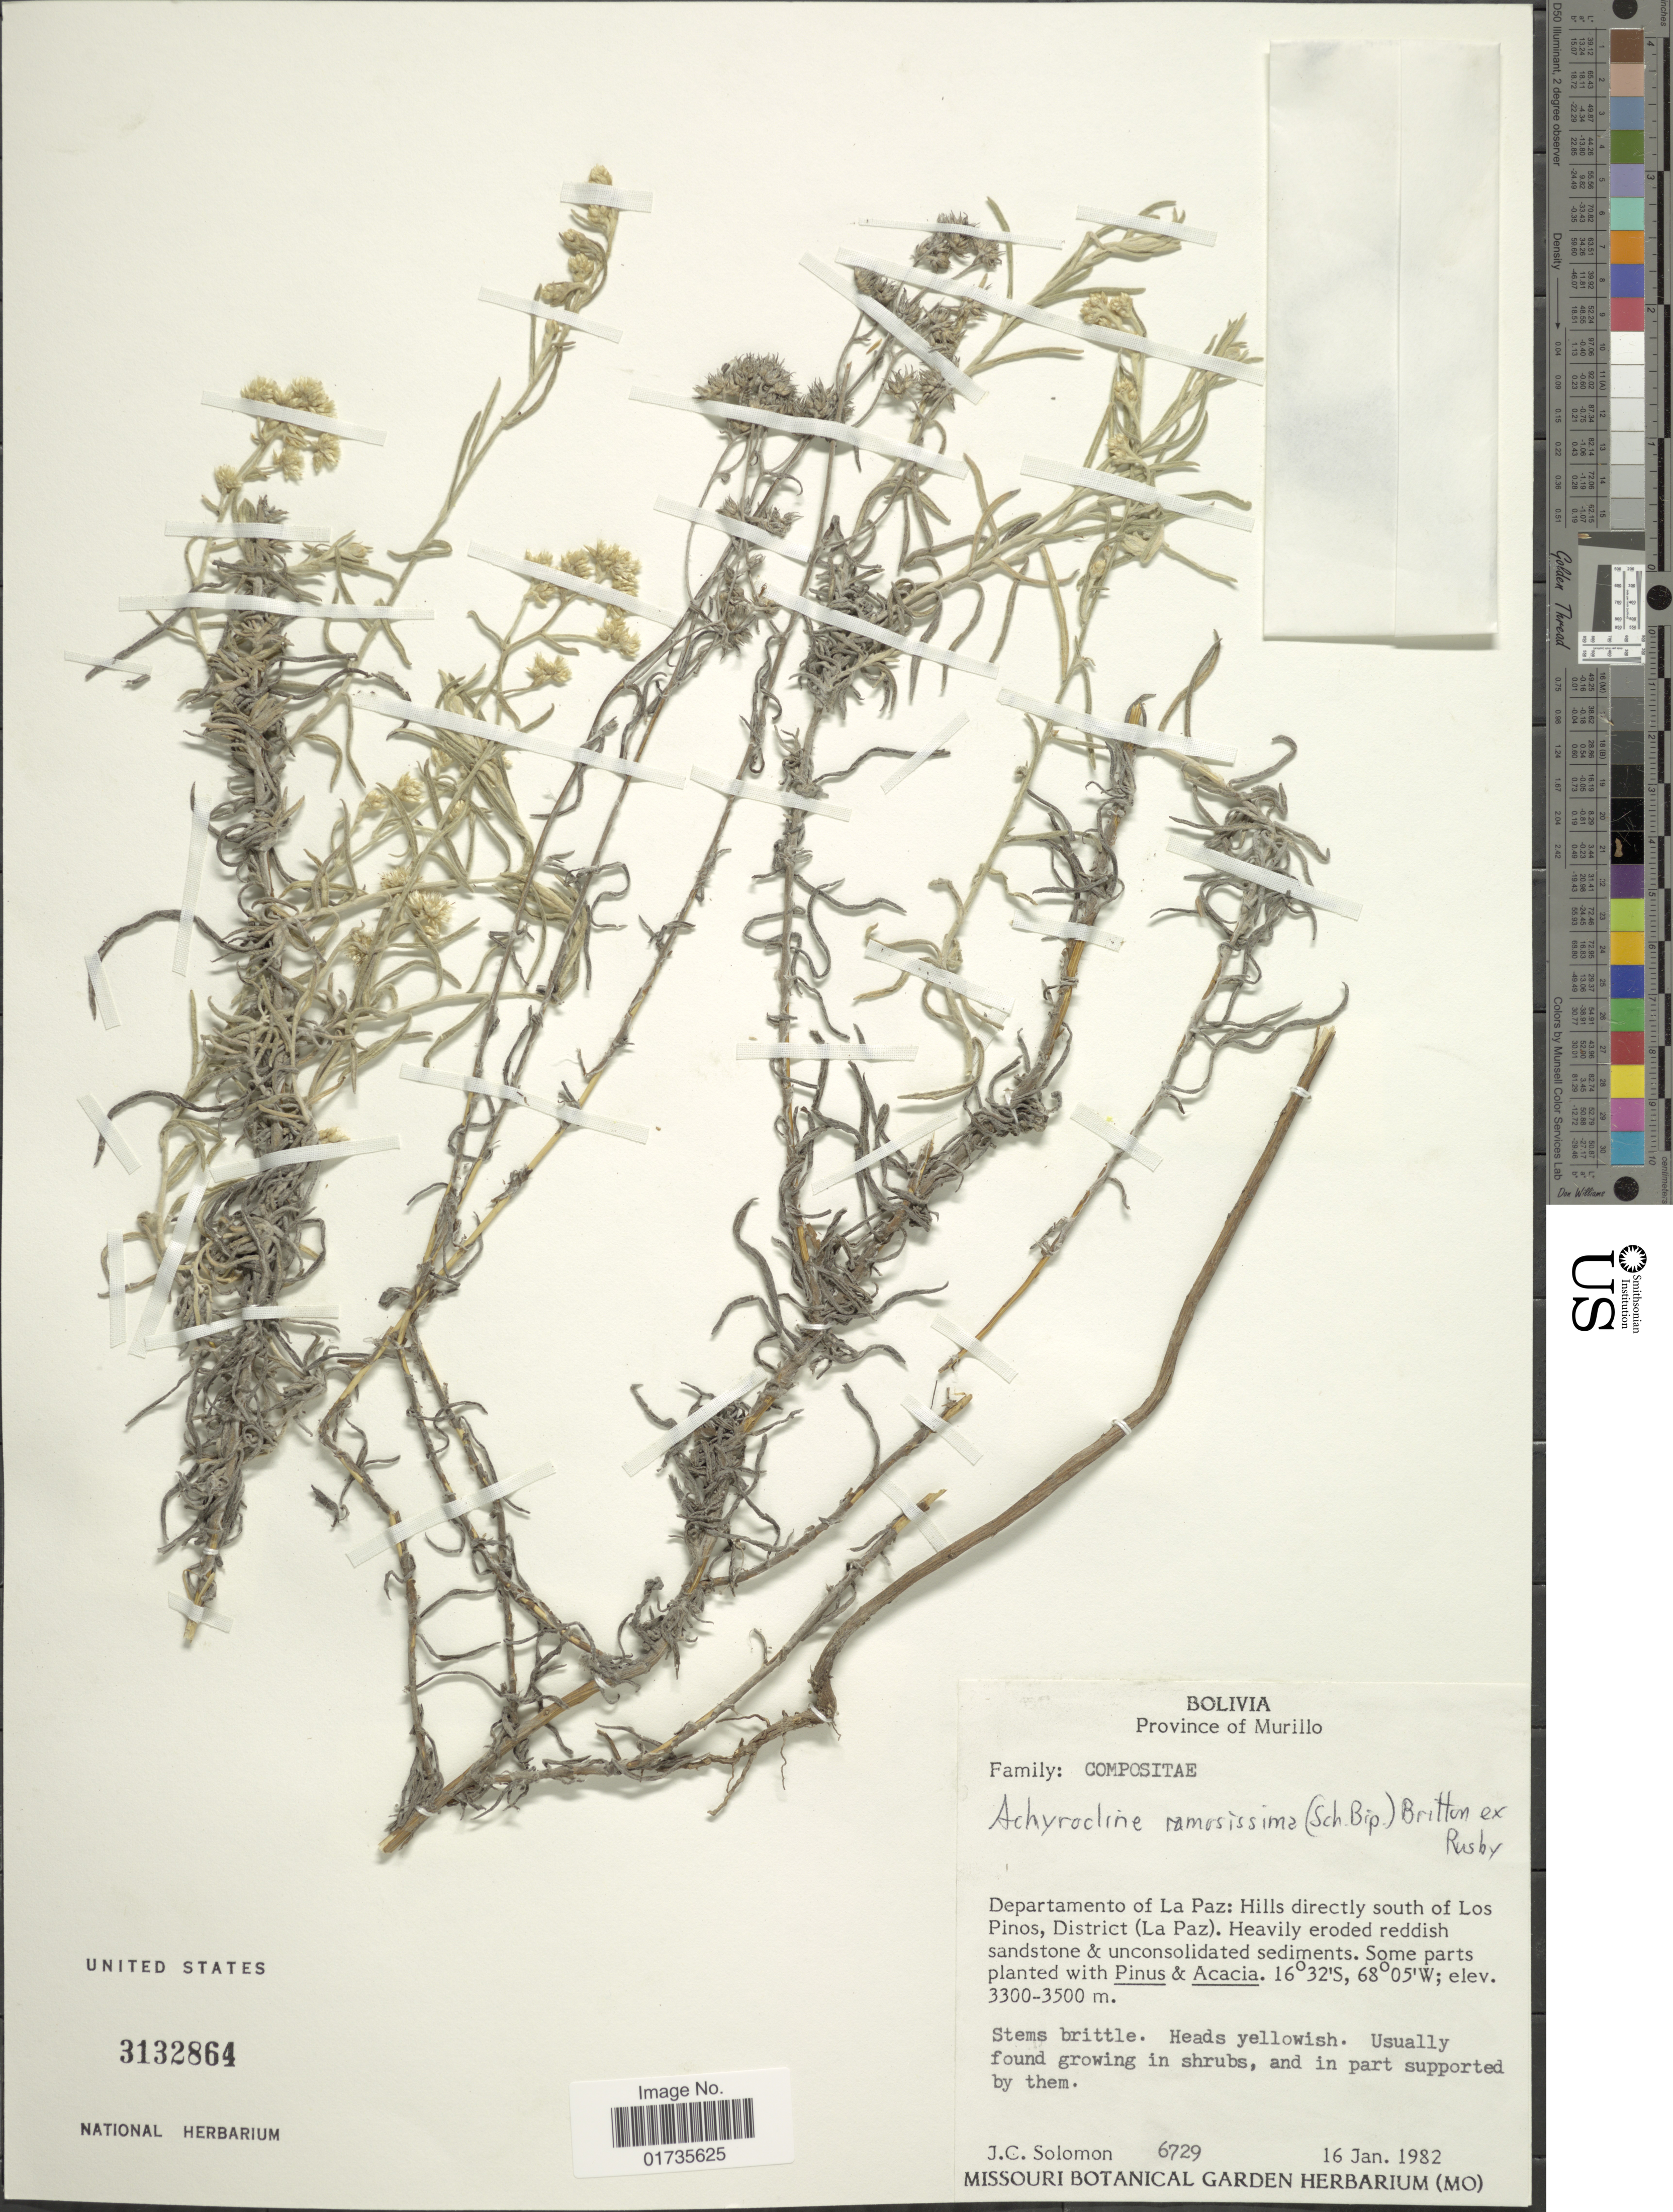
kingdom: Plantae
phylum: Tracheophyta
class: Magnoliopsida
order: Asterales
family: Asteraceae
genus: Achyrocline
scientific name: Achyrocline ramosissima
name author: (Sch. Bip.) Britton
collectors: J. C. Solomon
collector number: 6729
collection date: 1982-01-16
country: Bolivia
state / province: La Paz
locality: Bolivia. Province of Murillo. Departamento of La Paz: Hills directly south of Los Pinos, District (La Paz)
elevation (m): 3300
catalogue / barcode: US 3132864